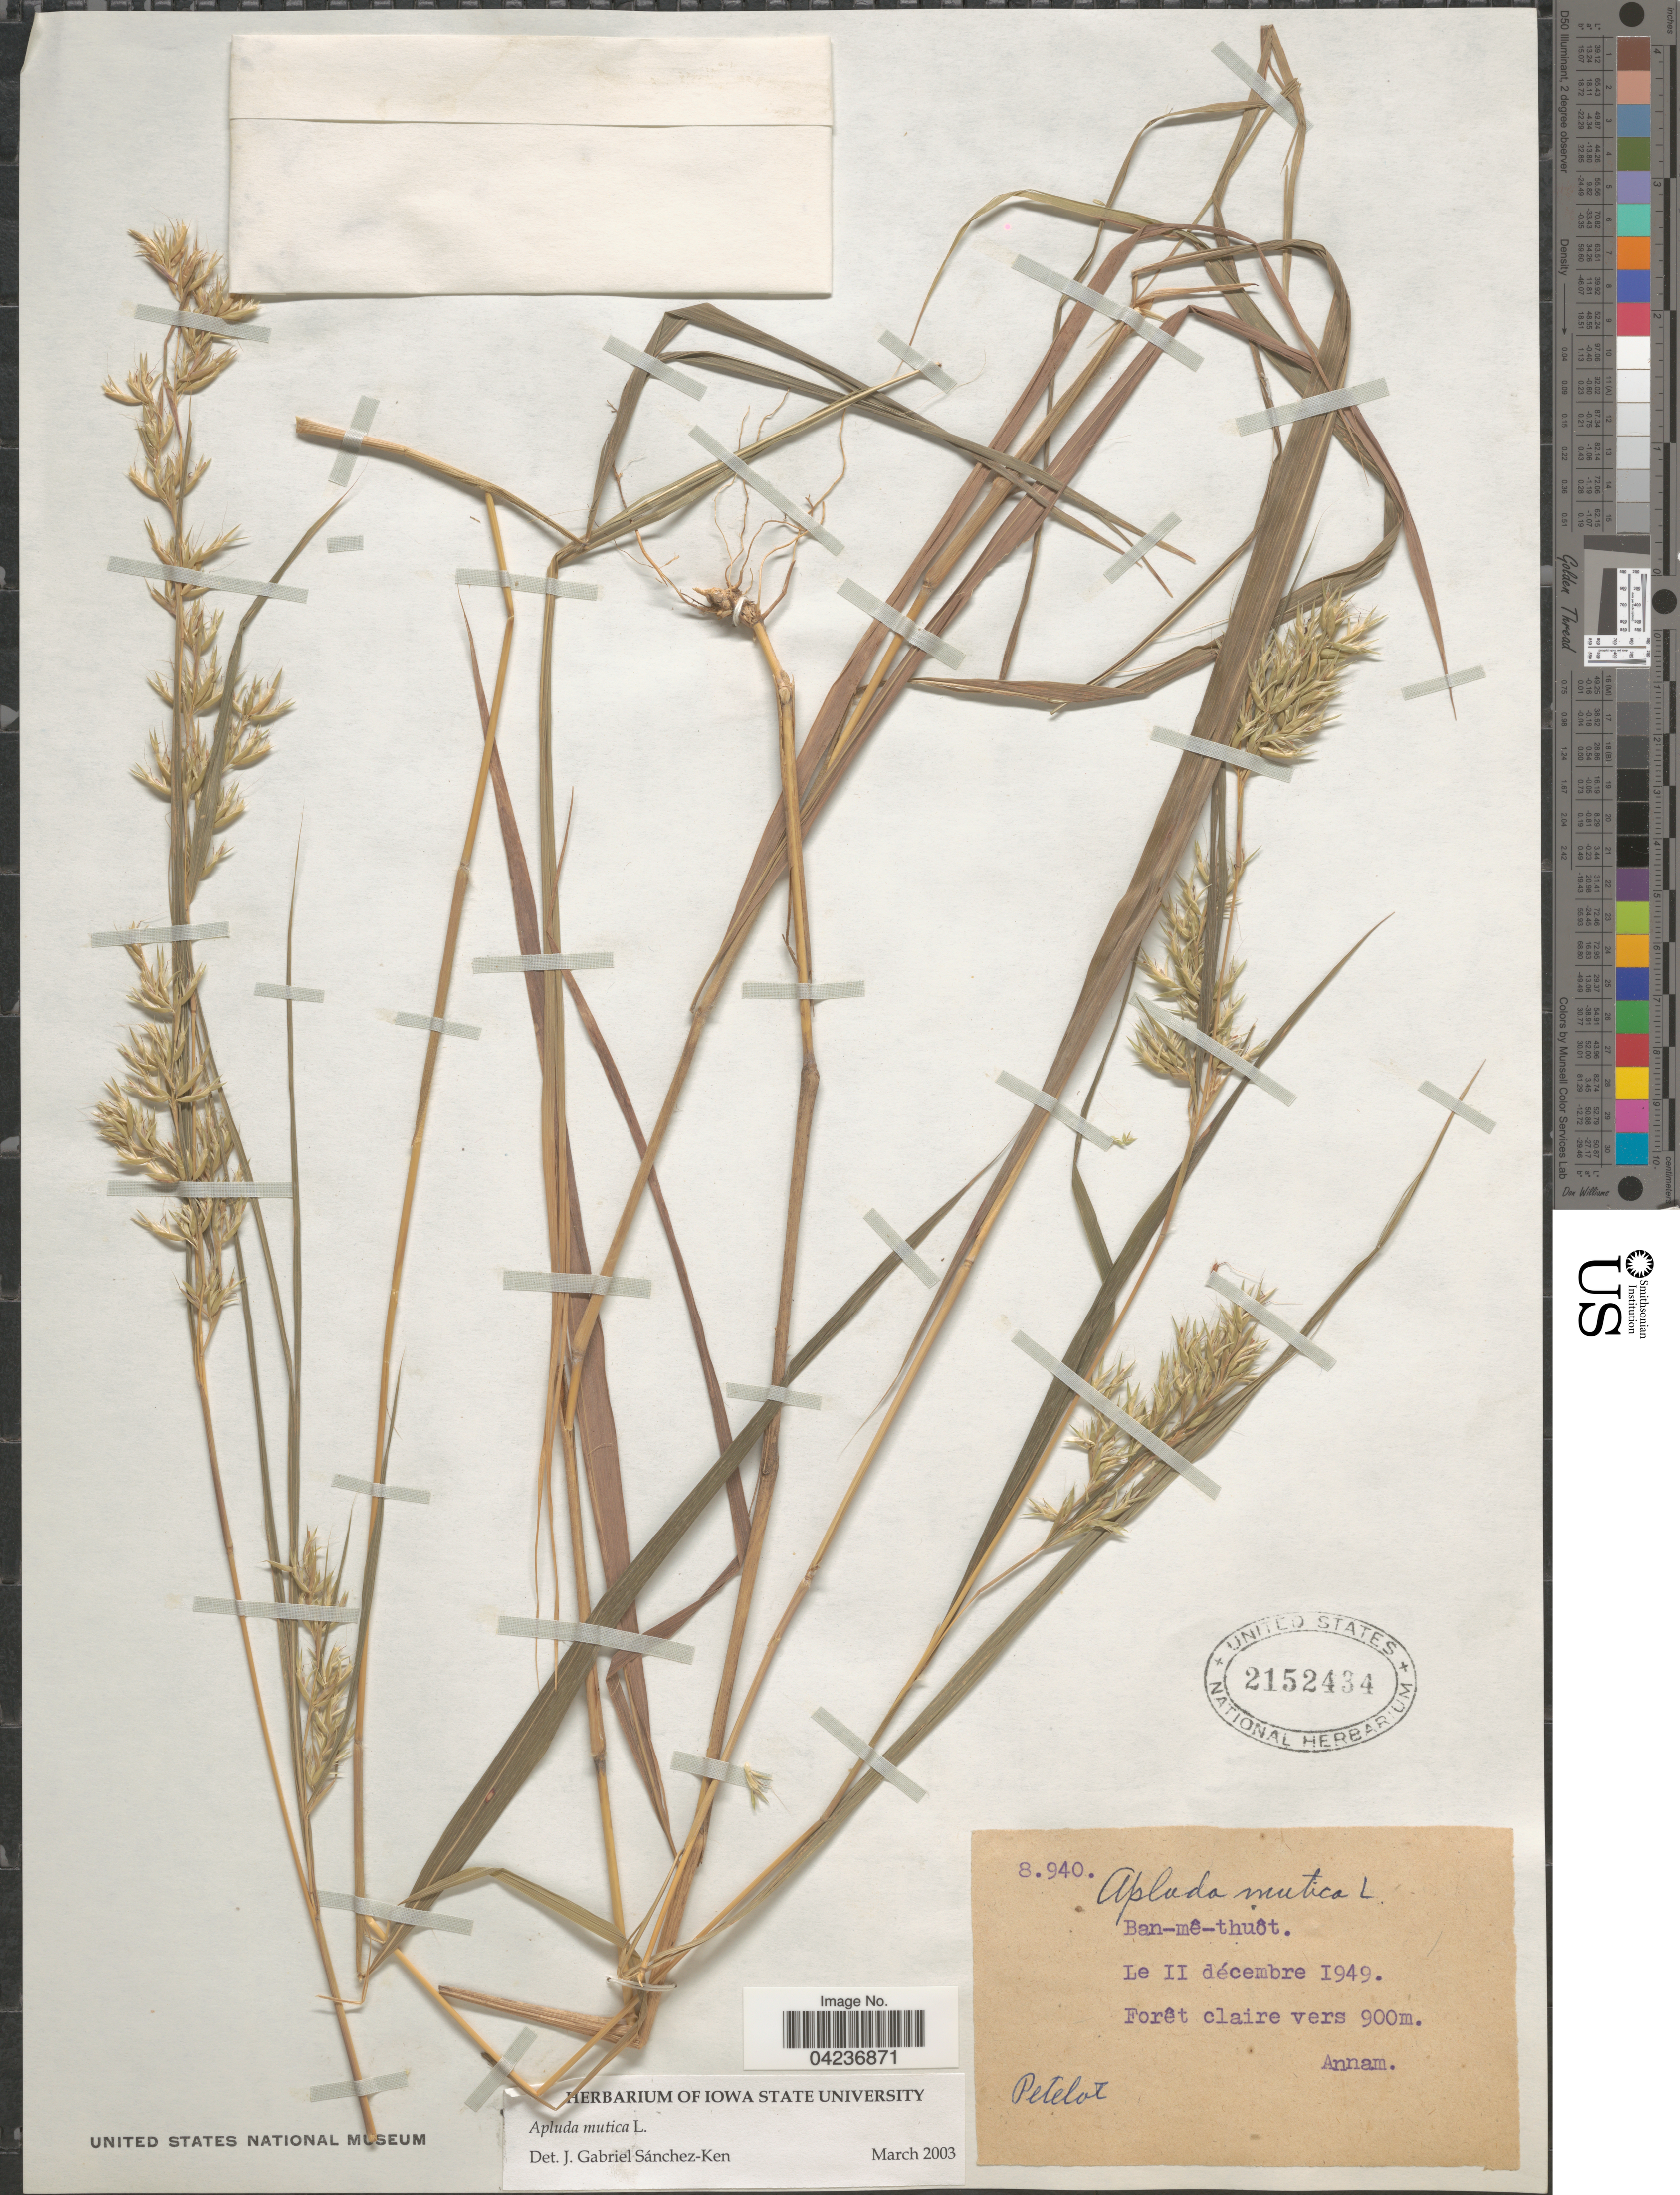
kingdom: Plantae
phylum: Tracheophyta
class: Liliopsida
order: Poales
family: Poaceae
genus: Apluda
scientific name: Apluda mutica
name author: L.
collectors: Pételot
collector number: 8940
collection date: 1949-12-11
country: Vietnam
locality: Ban-mê-thuôt.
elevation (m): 900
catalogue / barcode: US 2152434